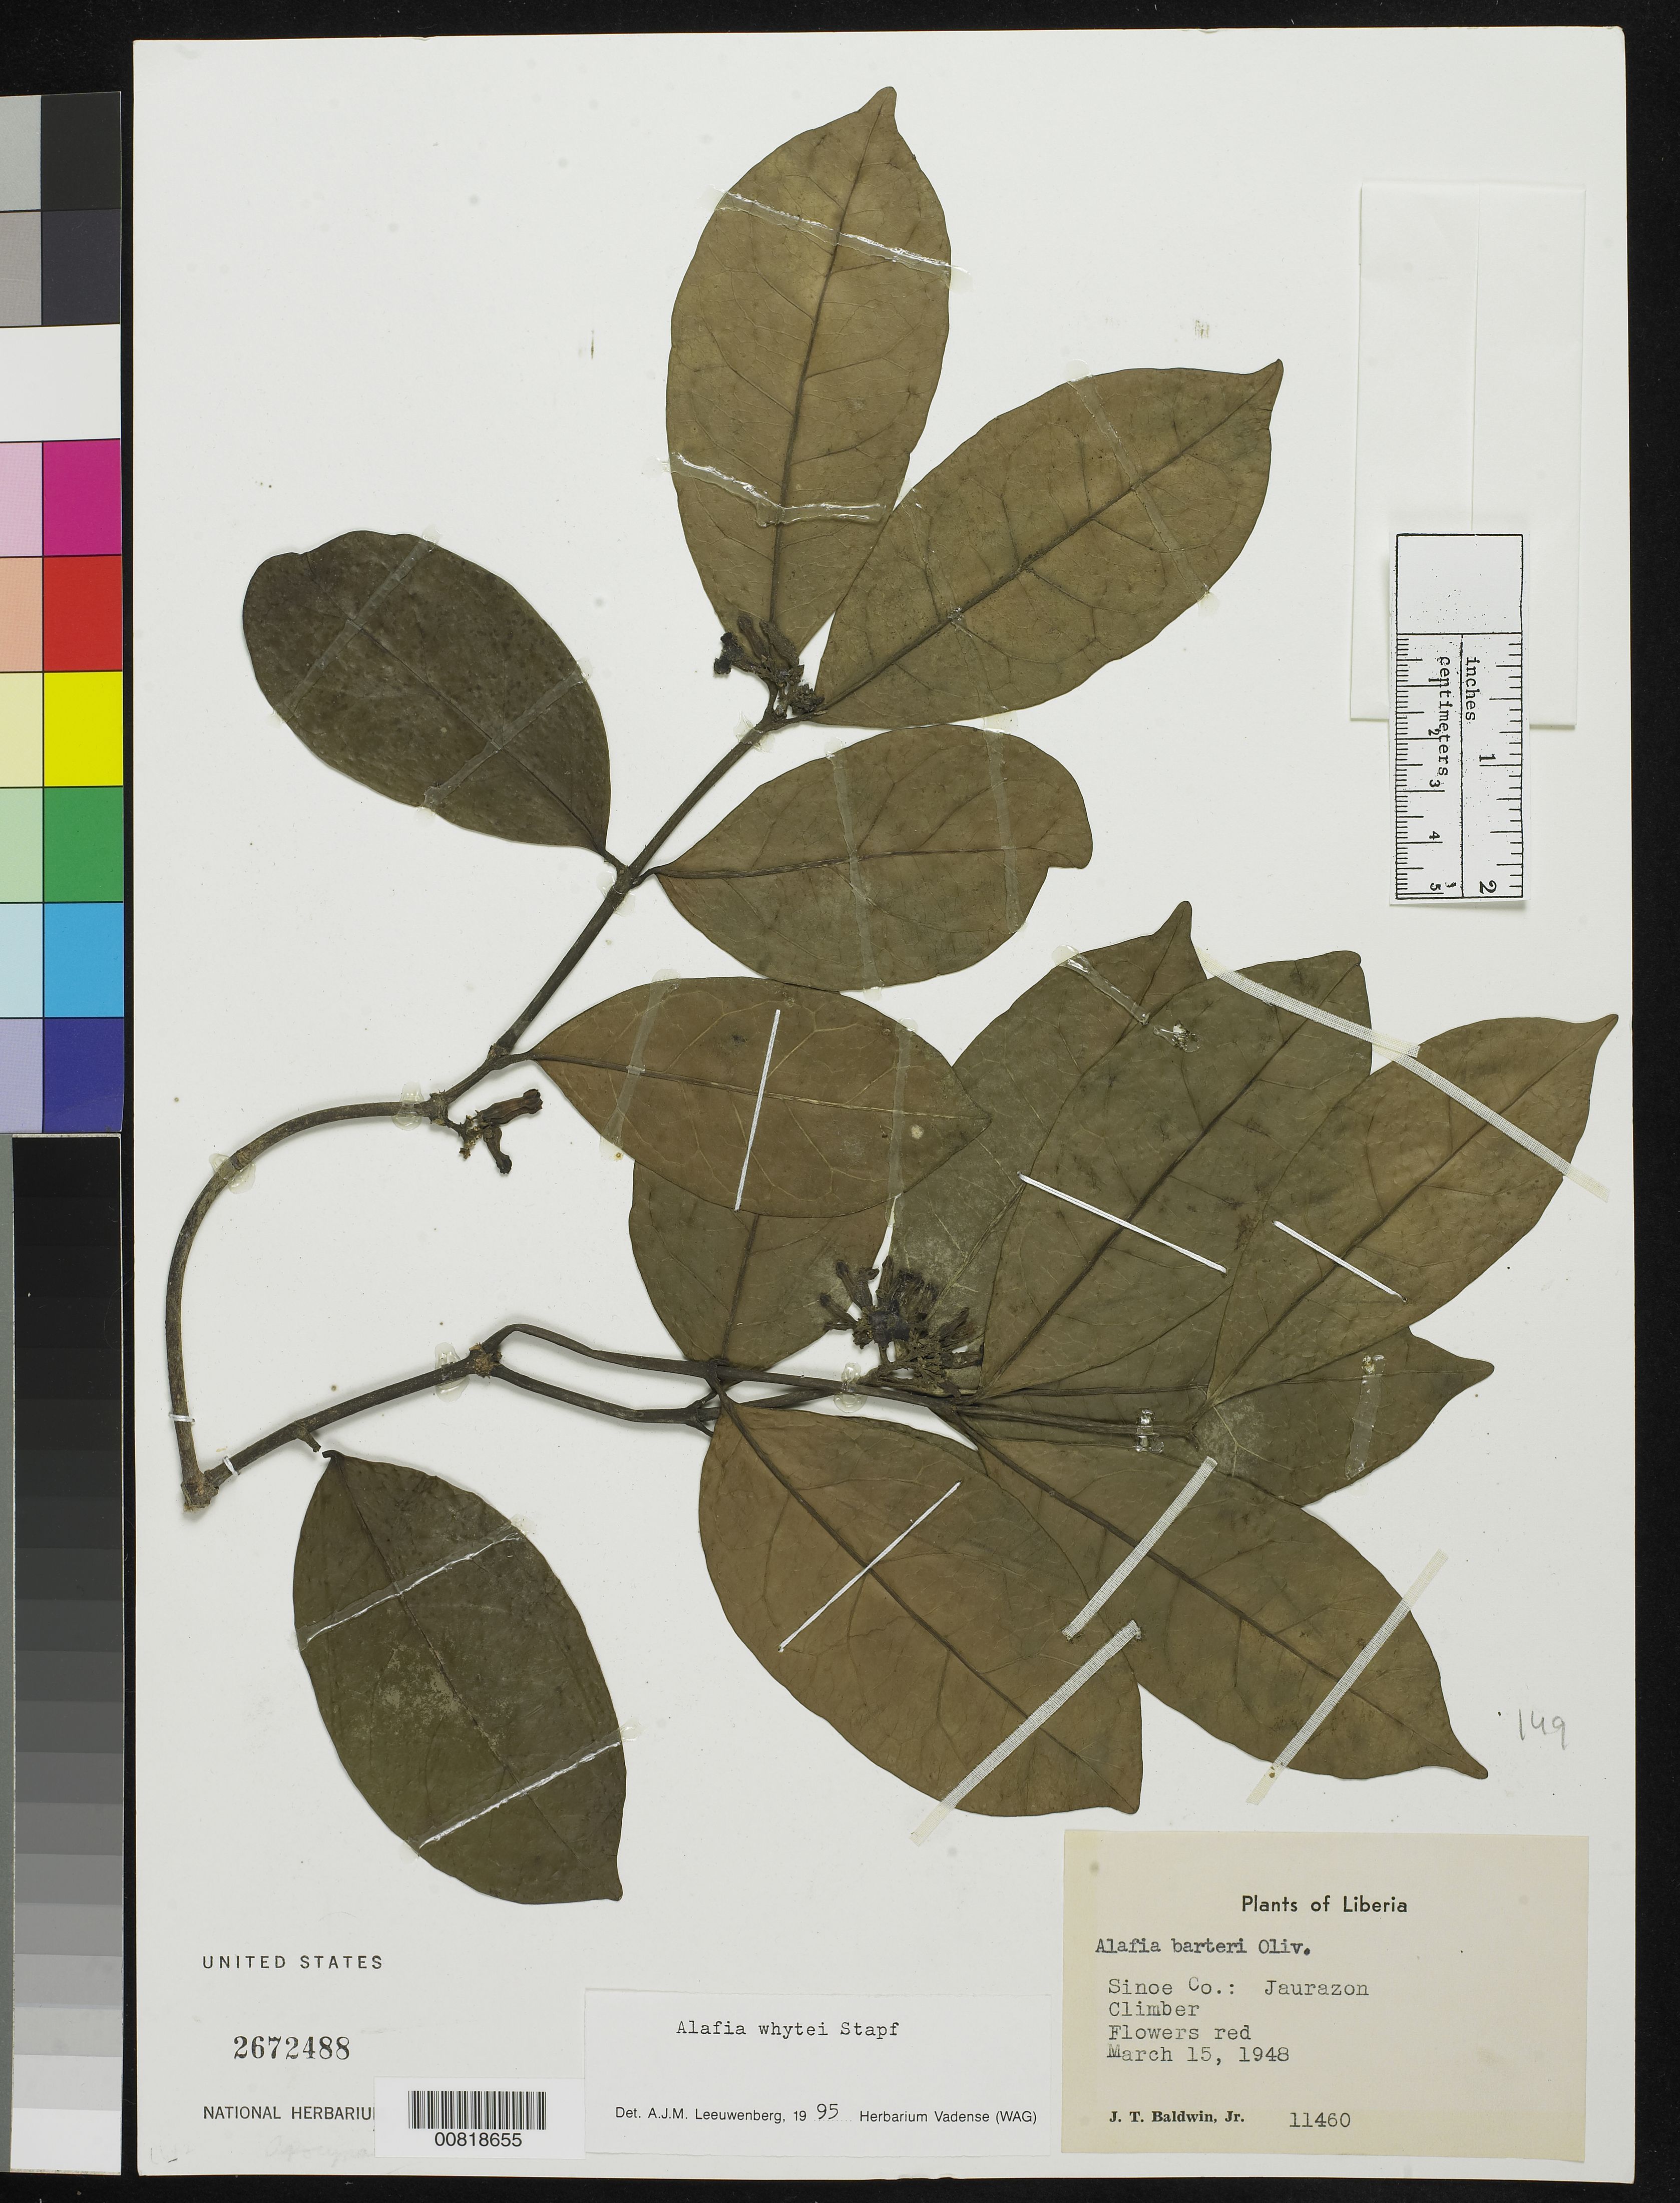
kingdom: Plantae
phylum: Tracheophyta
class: Magnoliopsida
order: Gentianales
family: Apocynaceae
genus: Alafia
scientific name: Alafia whytei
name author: Stapf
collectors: J. T. Baldwin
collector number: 11460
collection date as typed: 15 Mar 1948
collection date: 1948-03-15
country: Liberia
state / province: Sinoe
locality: Jaurazon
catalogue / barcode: US 2672488